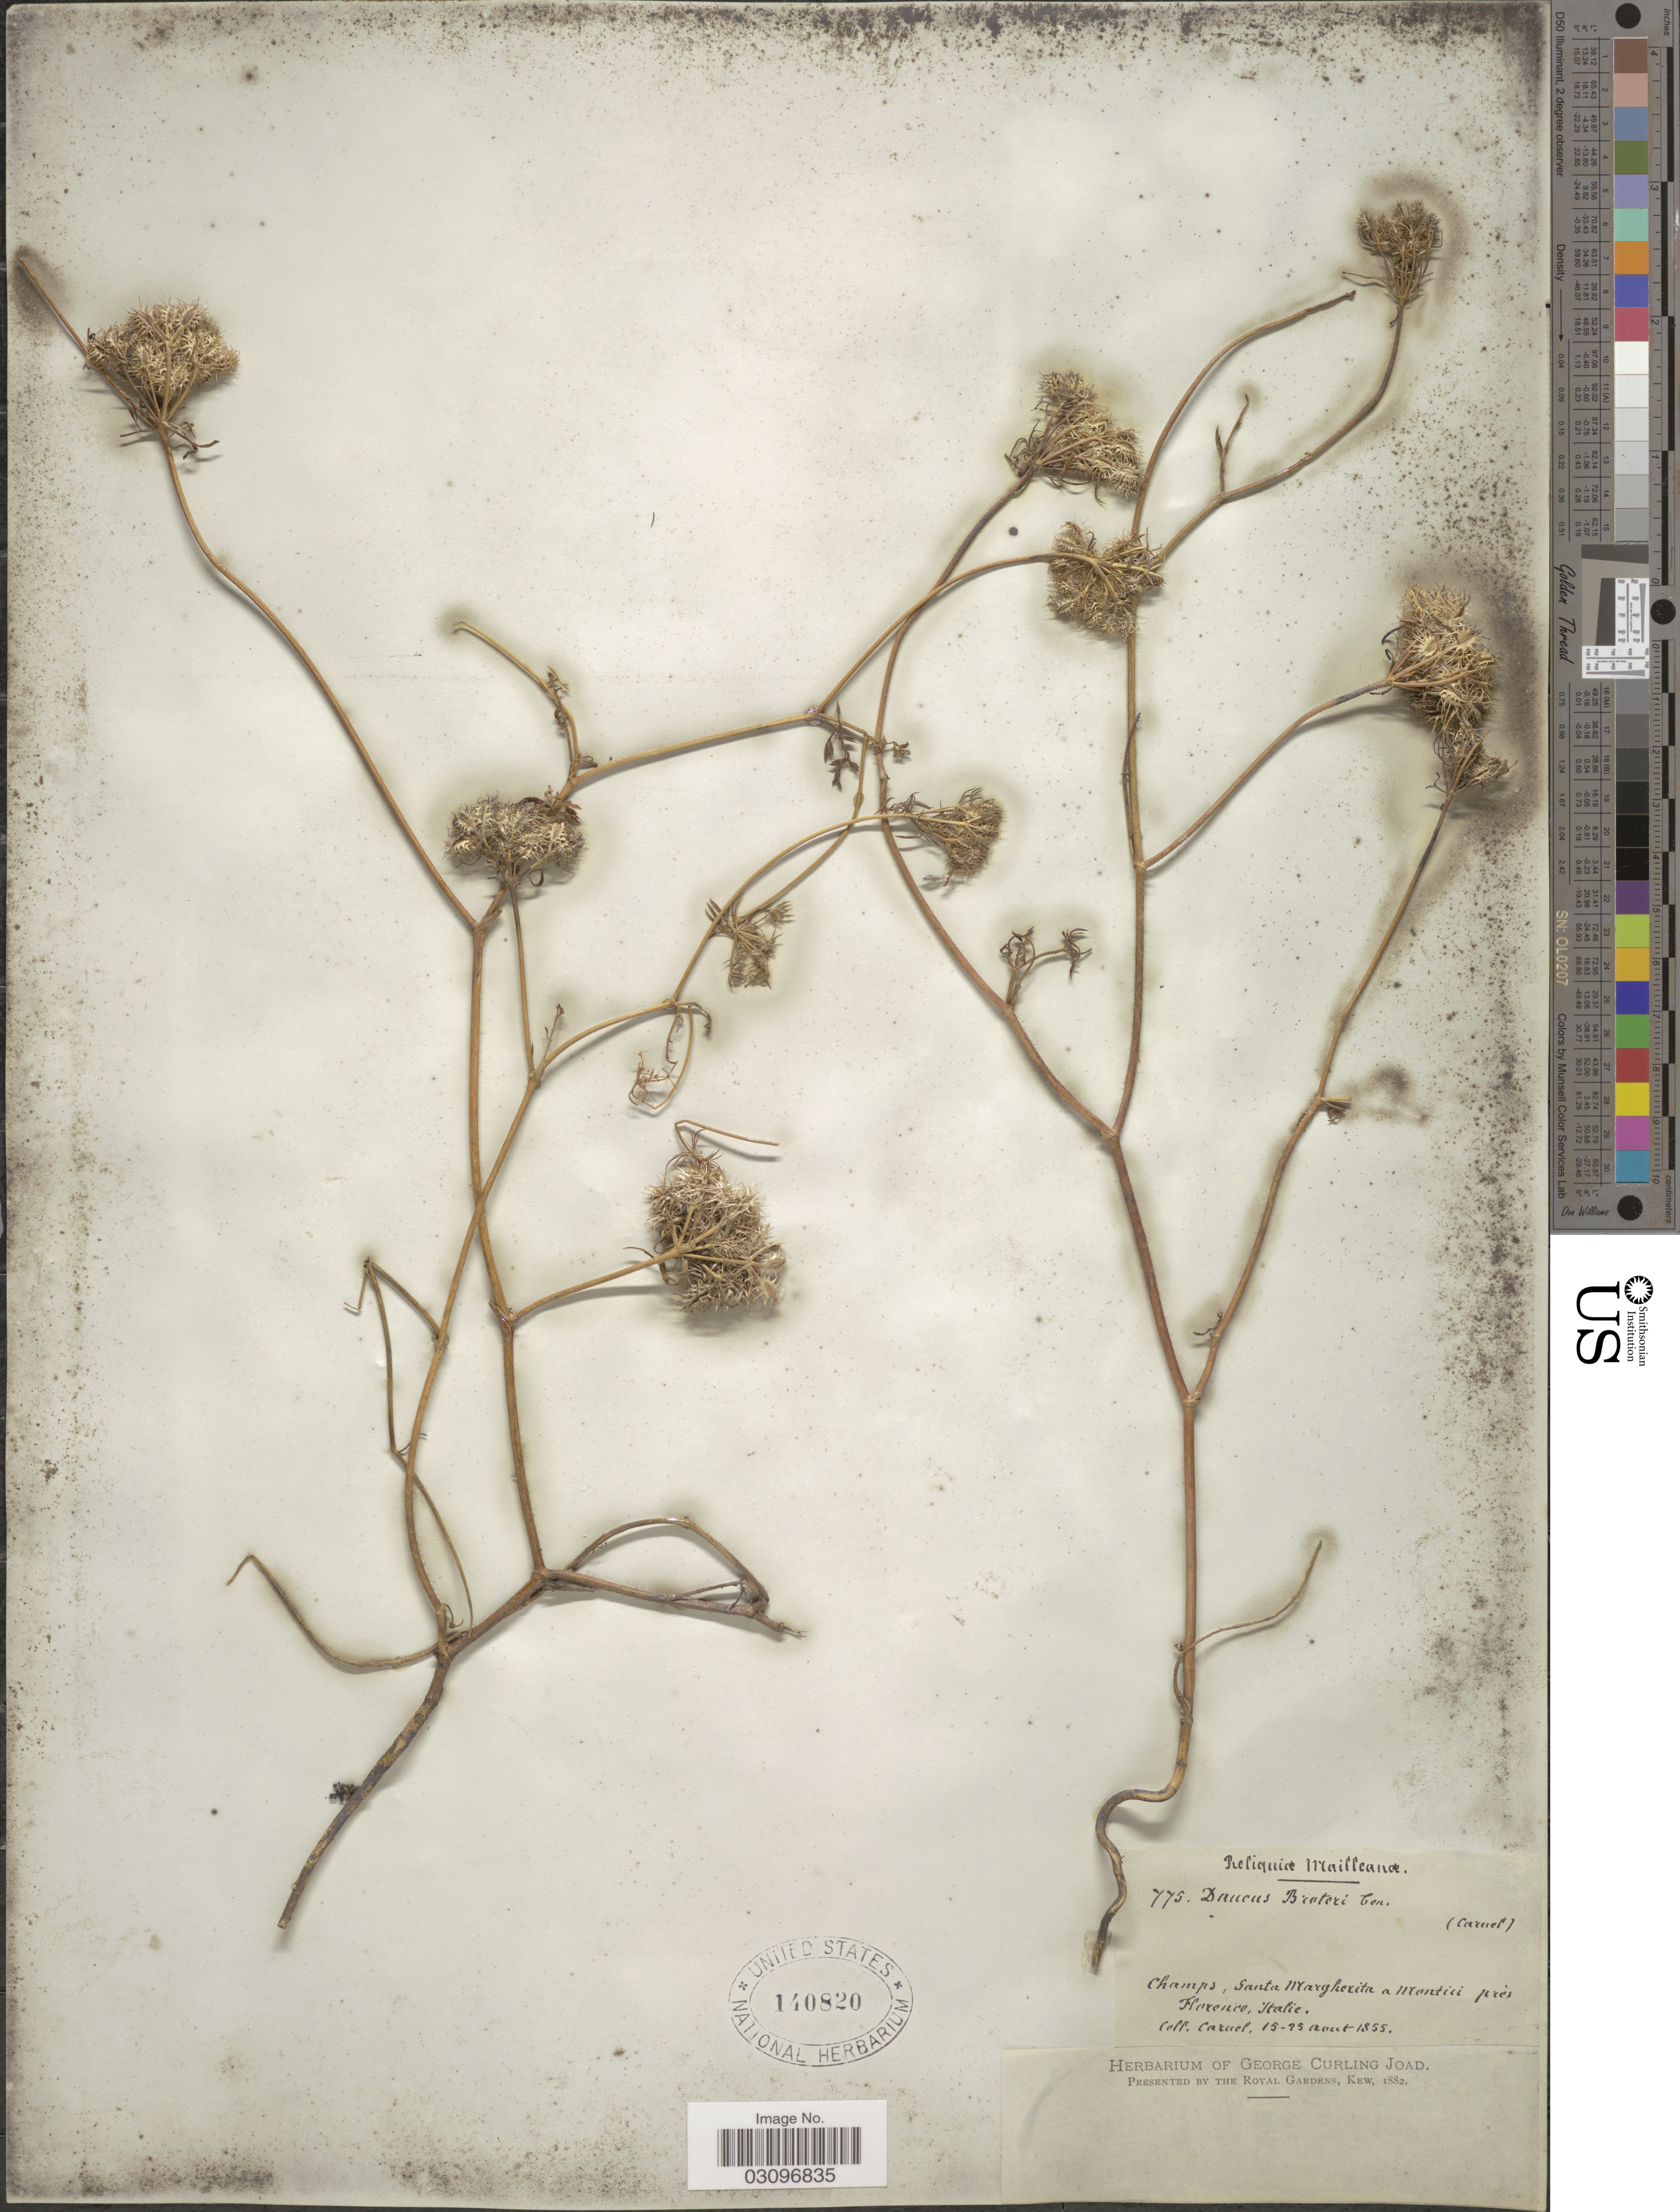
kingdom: Plantae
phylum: Tracheophyta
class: Magnoliopsida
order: Apiales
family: Apiaceae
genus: Daucus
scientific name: Daucus broteroi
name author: Ten.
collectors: Caruel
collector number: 775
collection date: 1855-08-15/1855-08-25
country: Italy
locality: Champs, Santa Margherita a Montici près Florence.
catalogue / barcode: US 140820